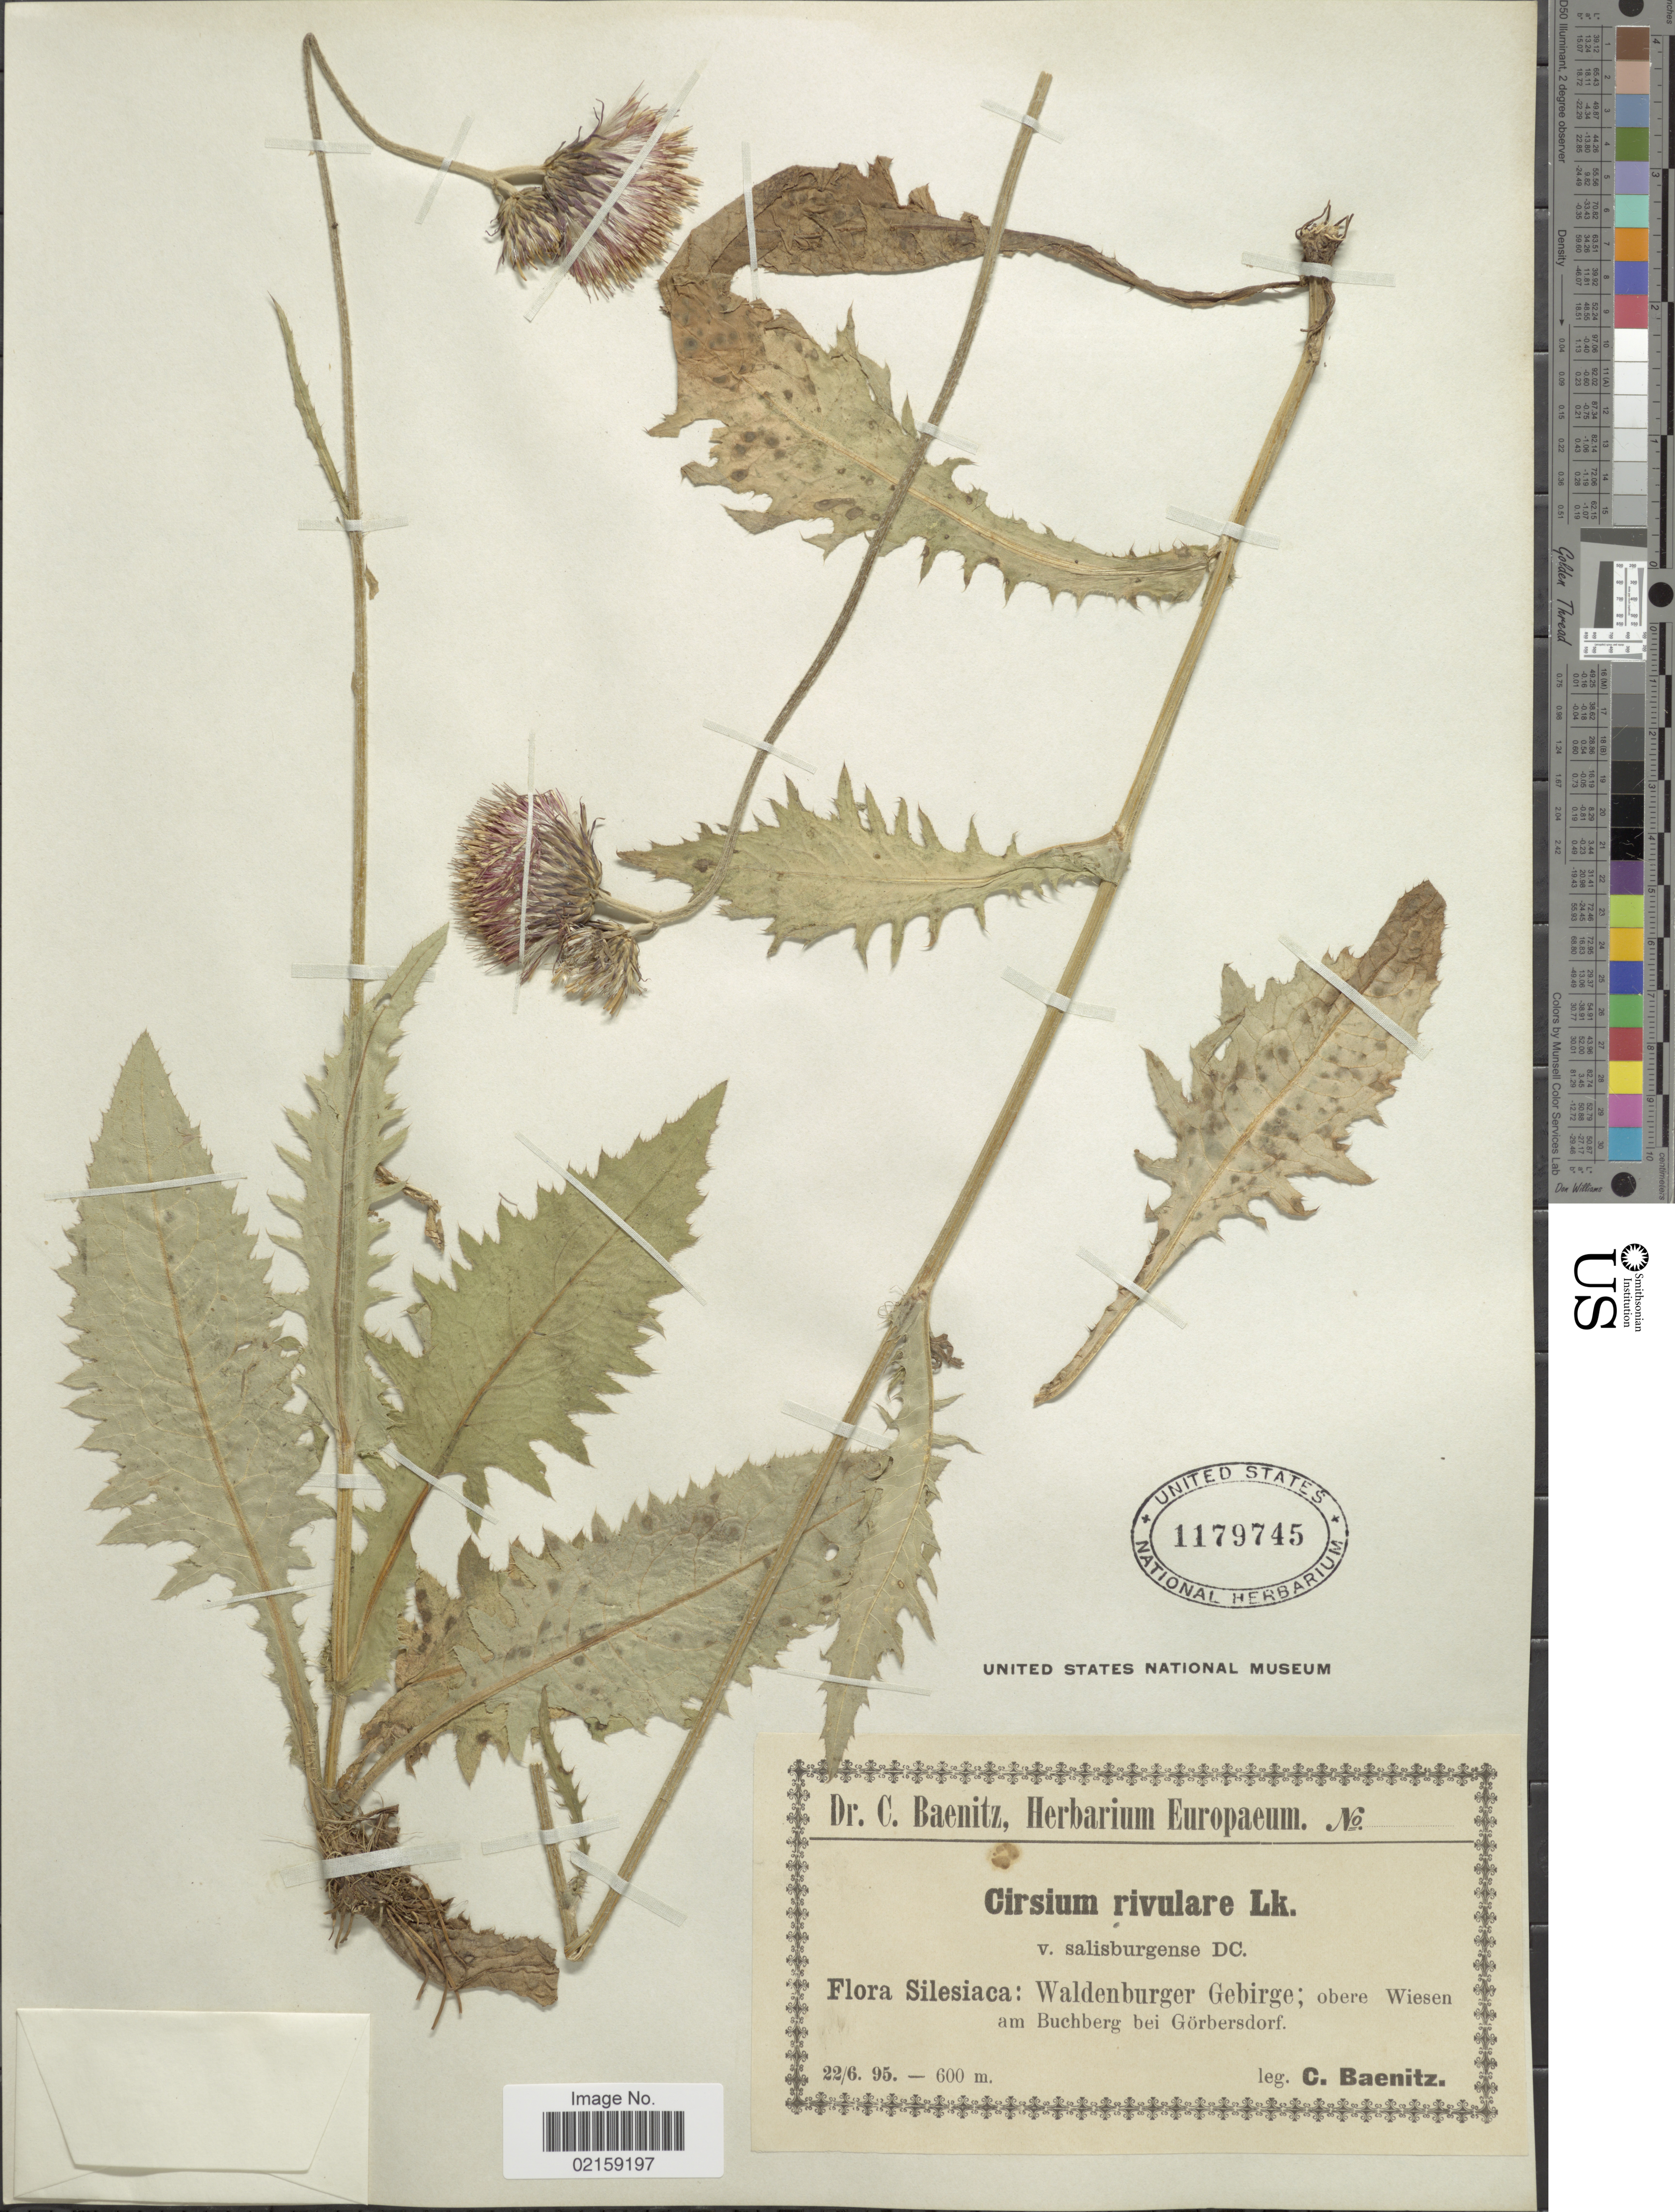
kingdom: Plantae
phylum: Tracheophyta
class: Magnoliopsida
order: Asterales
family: Asteraceae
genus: Cirsium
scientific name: Cirsium rivulare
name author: (Jacq.) All.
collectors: C. G. Baenitz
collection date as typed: Transcribed d/m/y: 22/6/95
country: Germany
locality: Waldenburger Gebirger; obere Wiesen am Buchberg bei Gorbersdorf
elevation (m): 600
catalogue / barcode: US 1179745